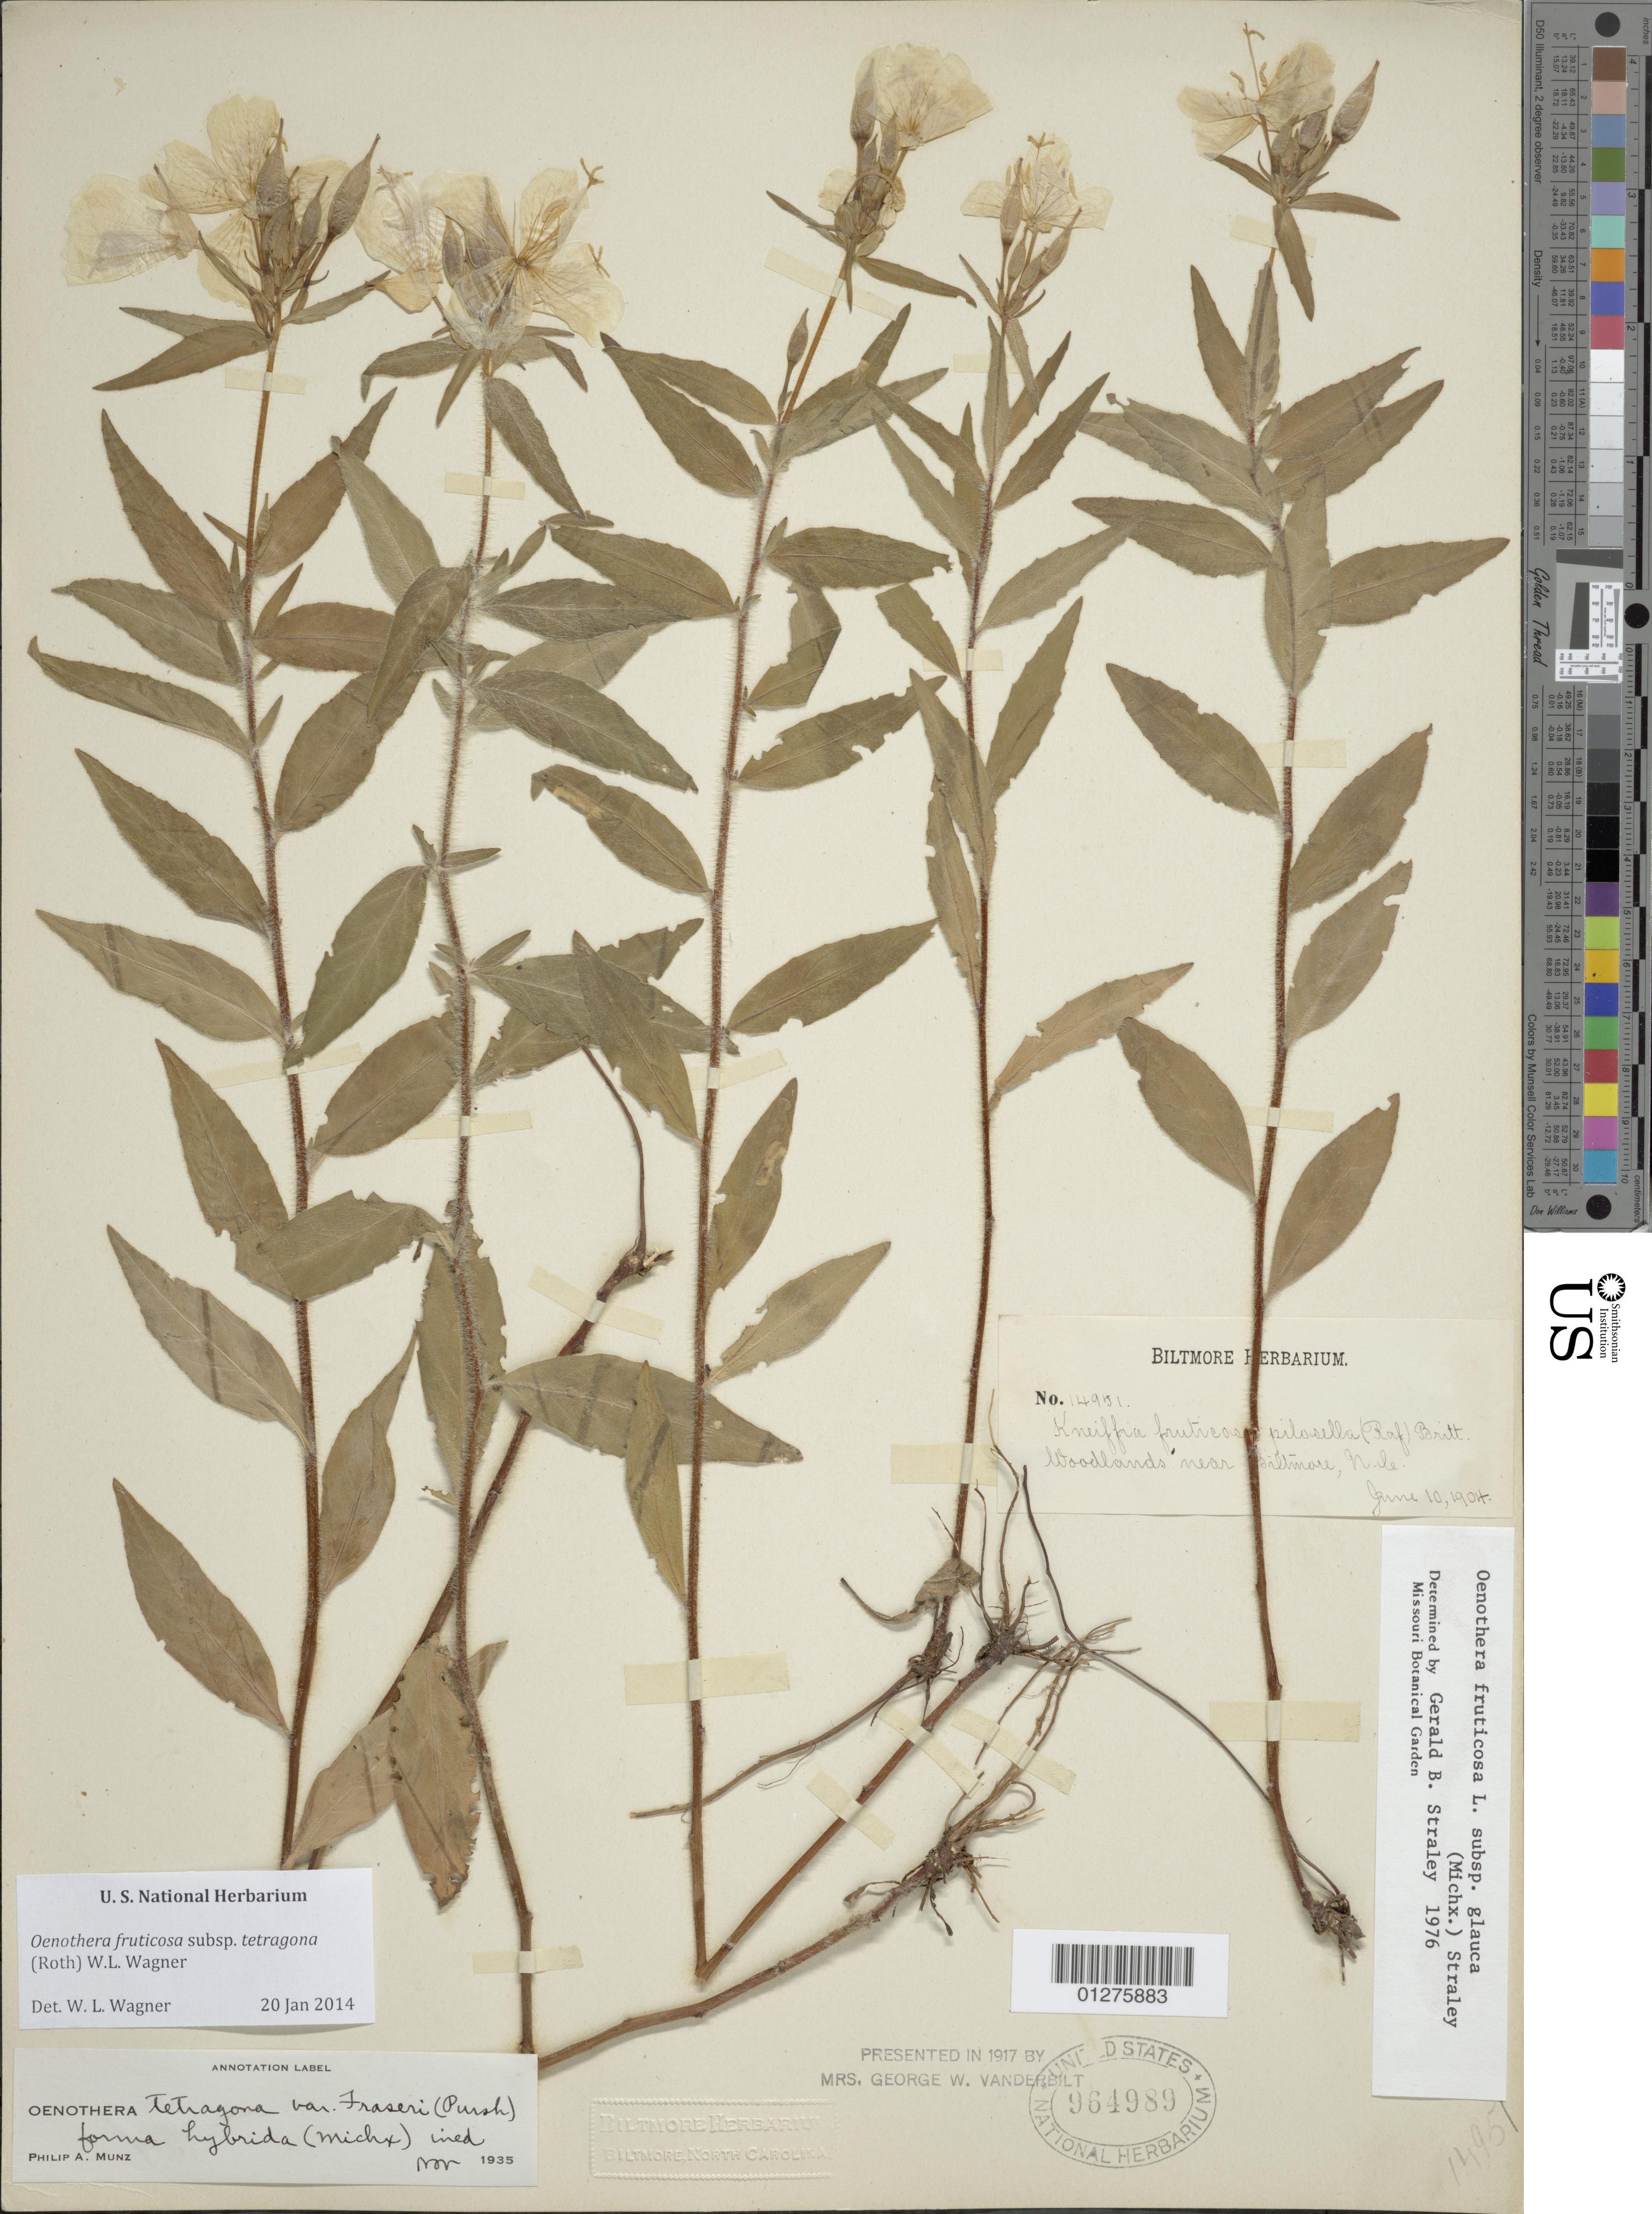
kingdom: Plantae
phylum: Tracheophyta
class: Magnoliopsida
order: Myrtales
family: Onagraceae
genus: Oenothera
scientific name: Oenothera fruticosa subsp. tetragona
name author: (Roth) W.L. Wagner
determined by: Wagner, W. L., (BOT), Smithsonian Institution - National Museum of Natural History (UNITED STATES)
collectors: ex herb. Biltmore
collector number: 14951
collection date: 1904-06-10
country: United States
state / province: North Carolina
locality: Near Biltmore.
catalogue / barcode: US 964989